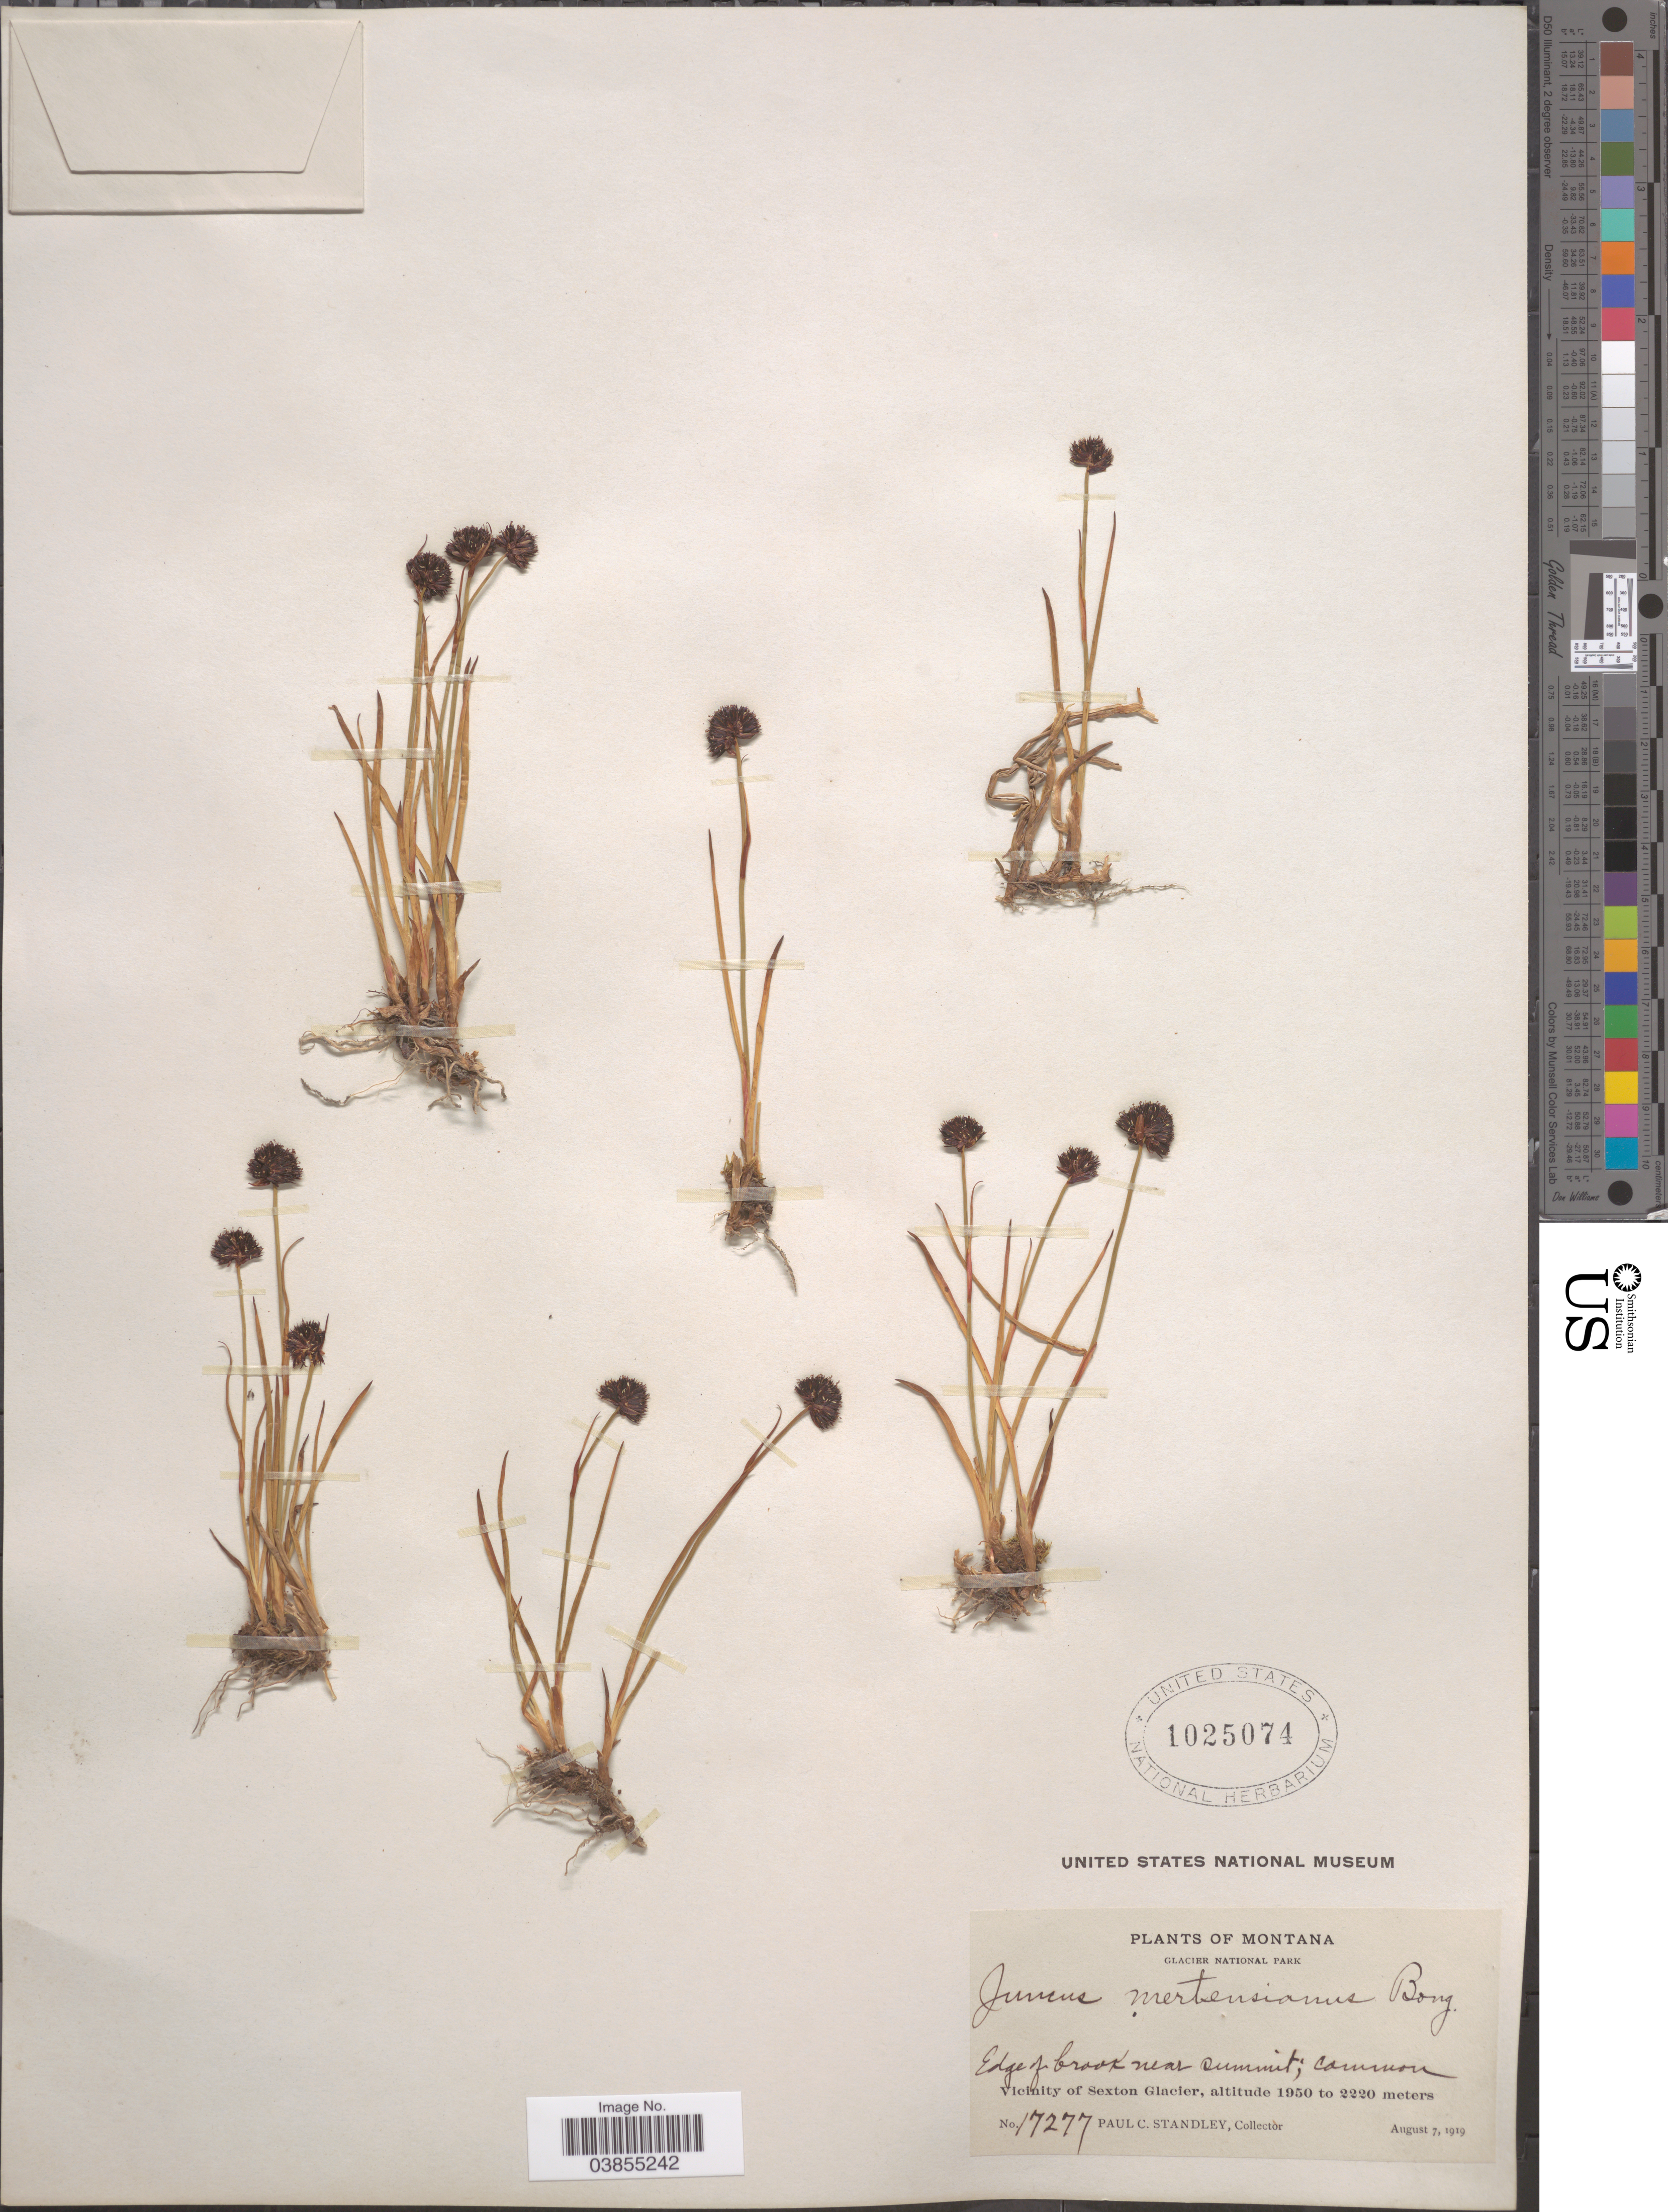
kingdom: Plantae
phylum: Tracheophyta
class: Liliopsida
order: Poales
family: Juncaceae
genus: Juncus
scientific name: Juncus mertensianus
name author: Bong.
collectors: P. C. Standley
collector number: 17277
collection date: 1919-08-07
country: United States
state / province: Montana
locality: Glacier National Park. Edge of brook near summit; Vicinity of Sexton Glacier.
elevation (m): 1950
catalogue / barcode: US 1025074